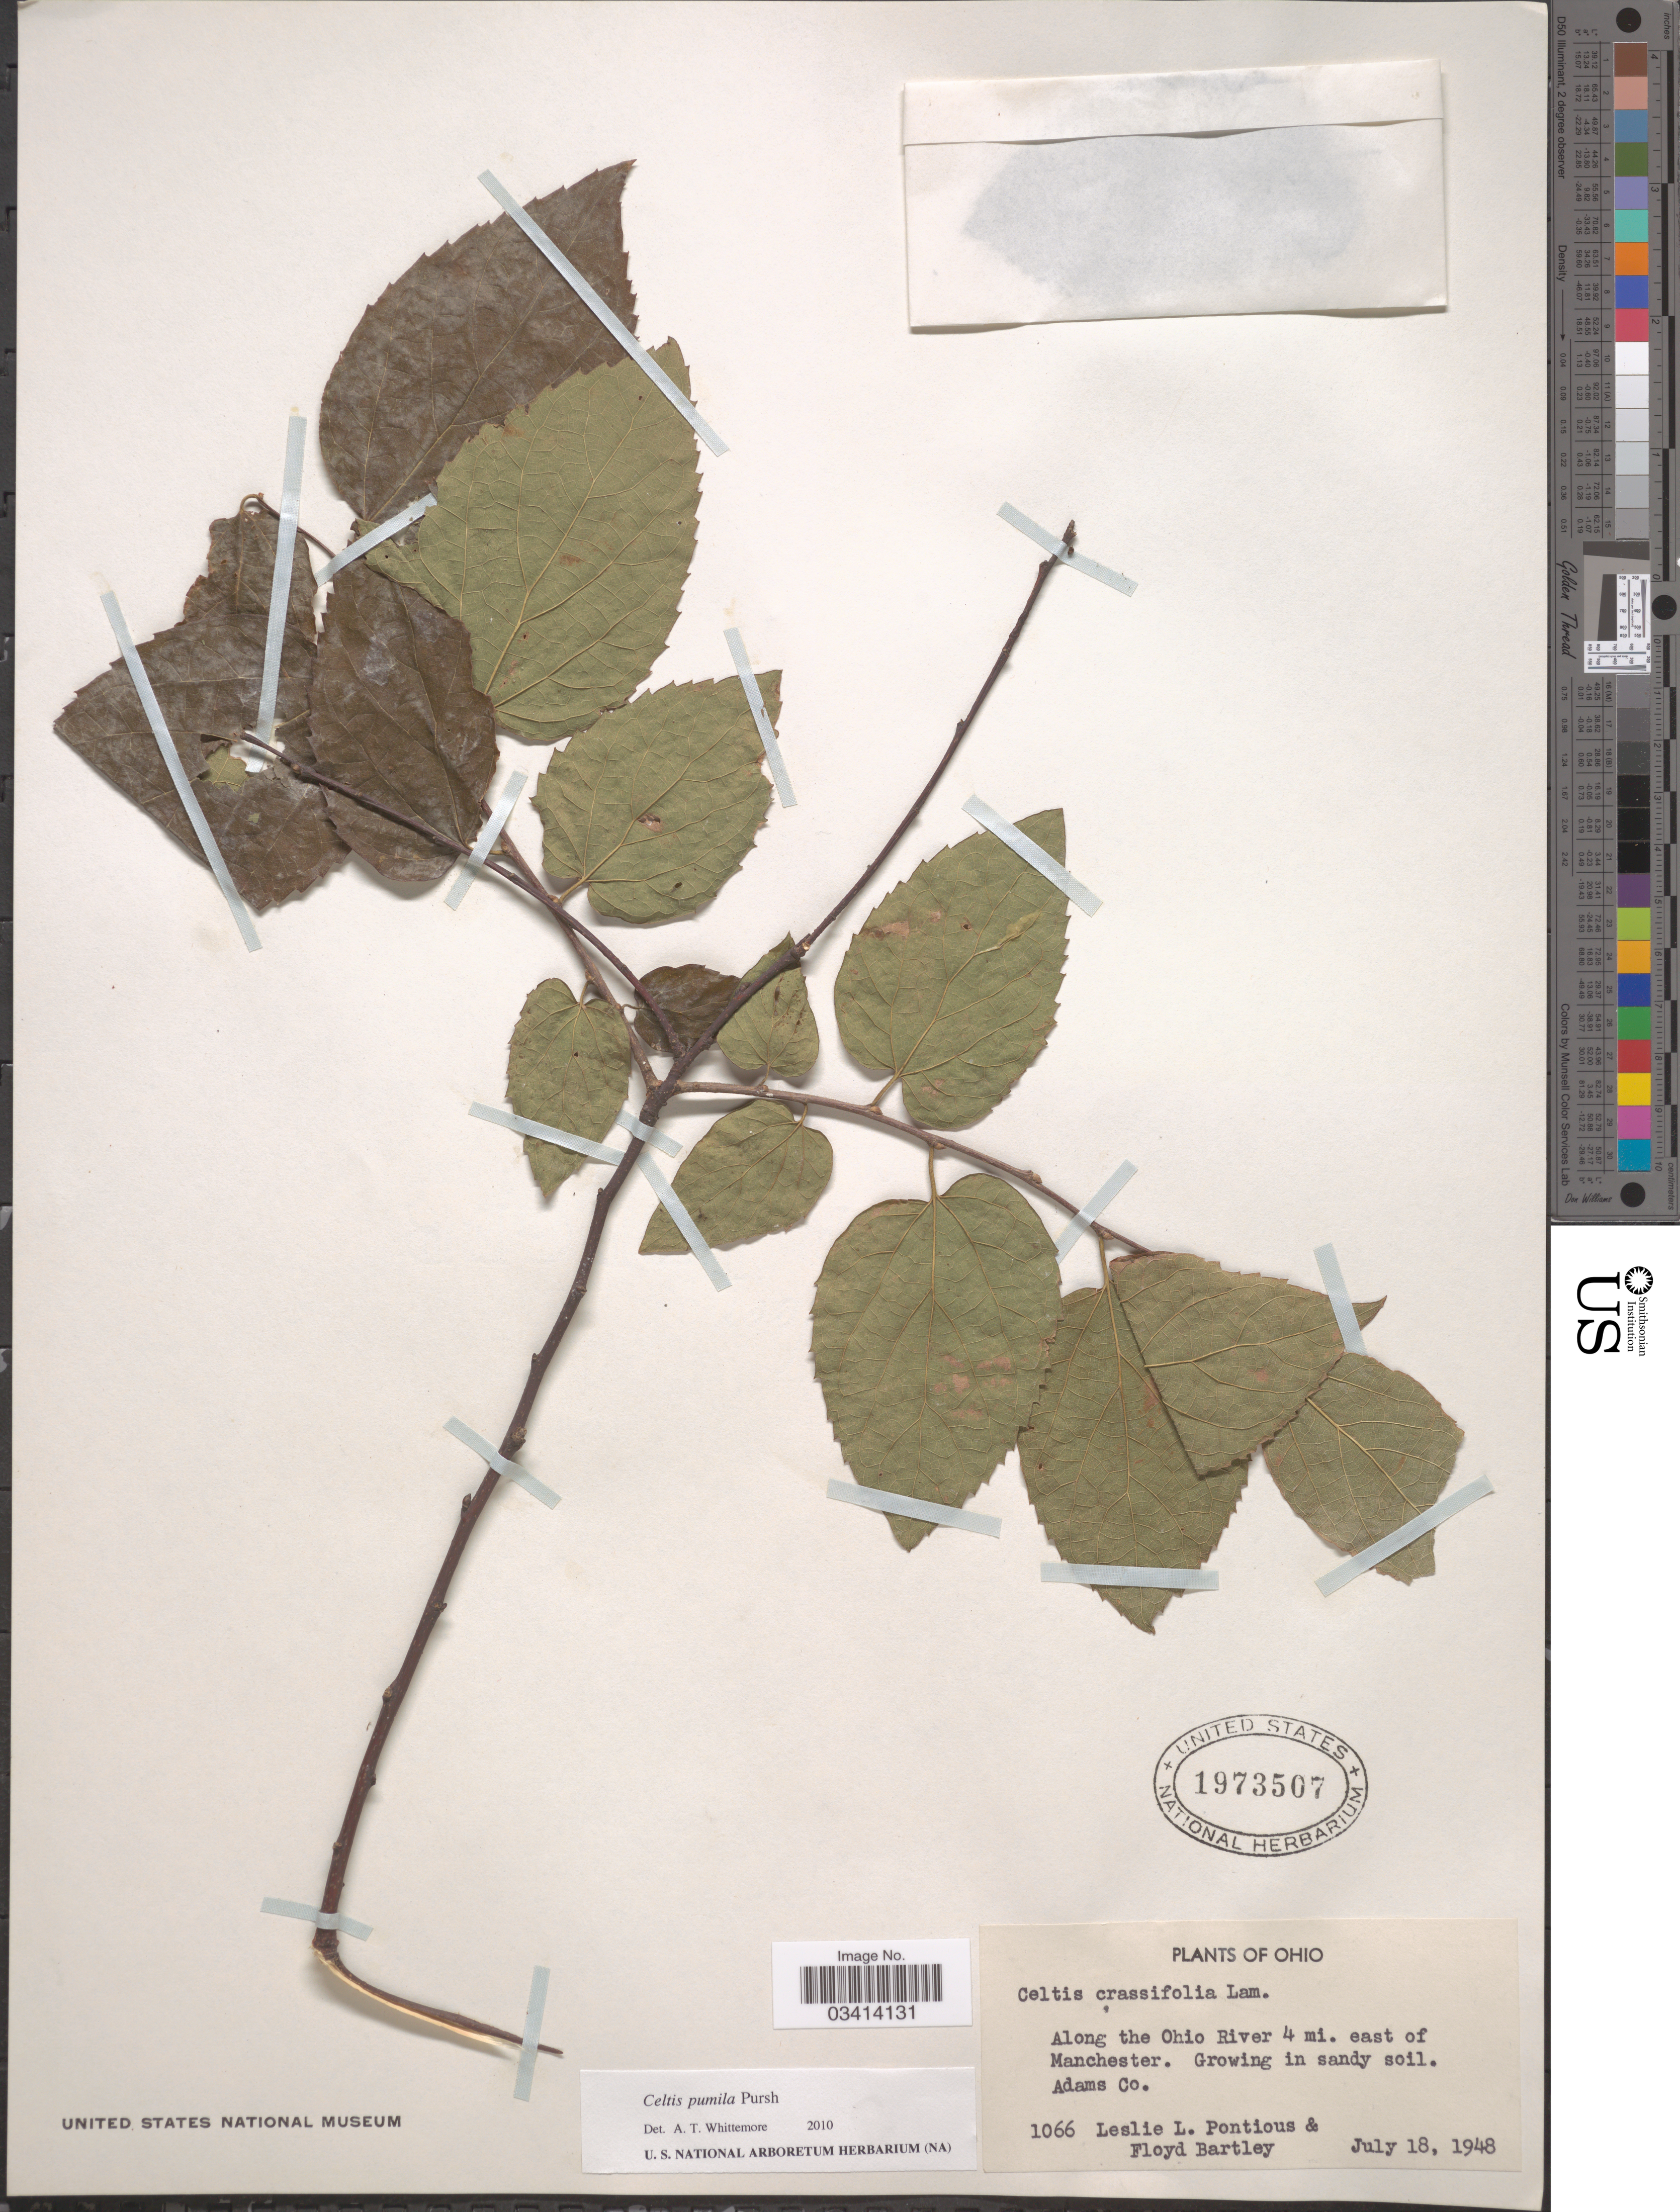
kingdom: Plantae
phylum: Tracheophyta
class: Magnoliopsida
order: Rosales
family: Cannabaceae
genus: Celtis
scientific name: Celtis pumila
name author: Pursh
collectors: L. L. Pontious & F. Bartley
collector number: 1066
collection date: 1948-07-18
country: United States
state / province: Ohio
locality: Along the Ohio River 4 mi. east of Manchester. Adams Co.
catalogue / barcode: US 1973507